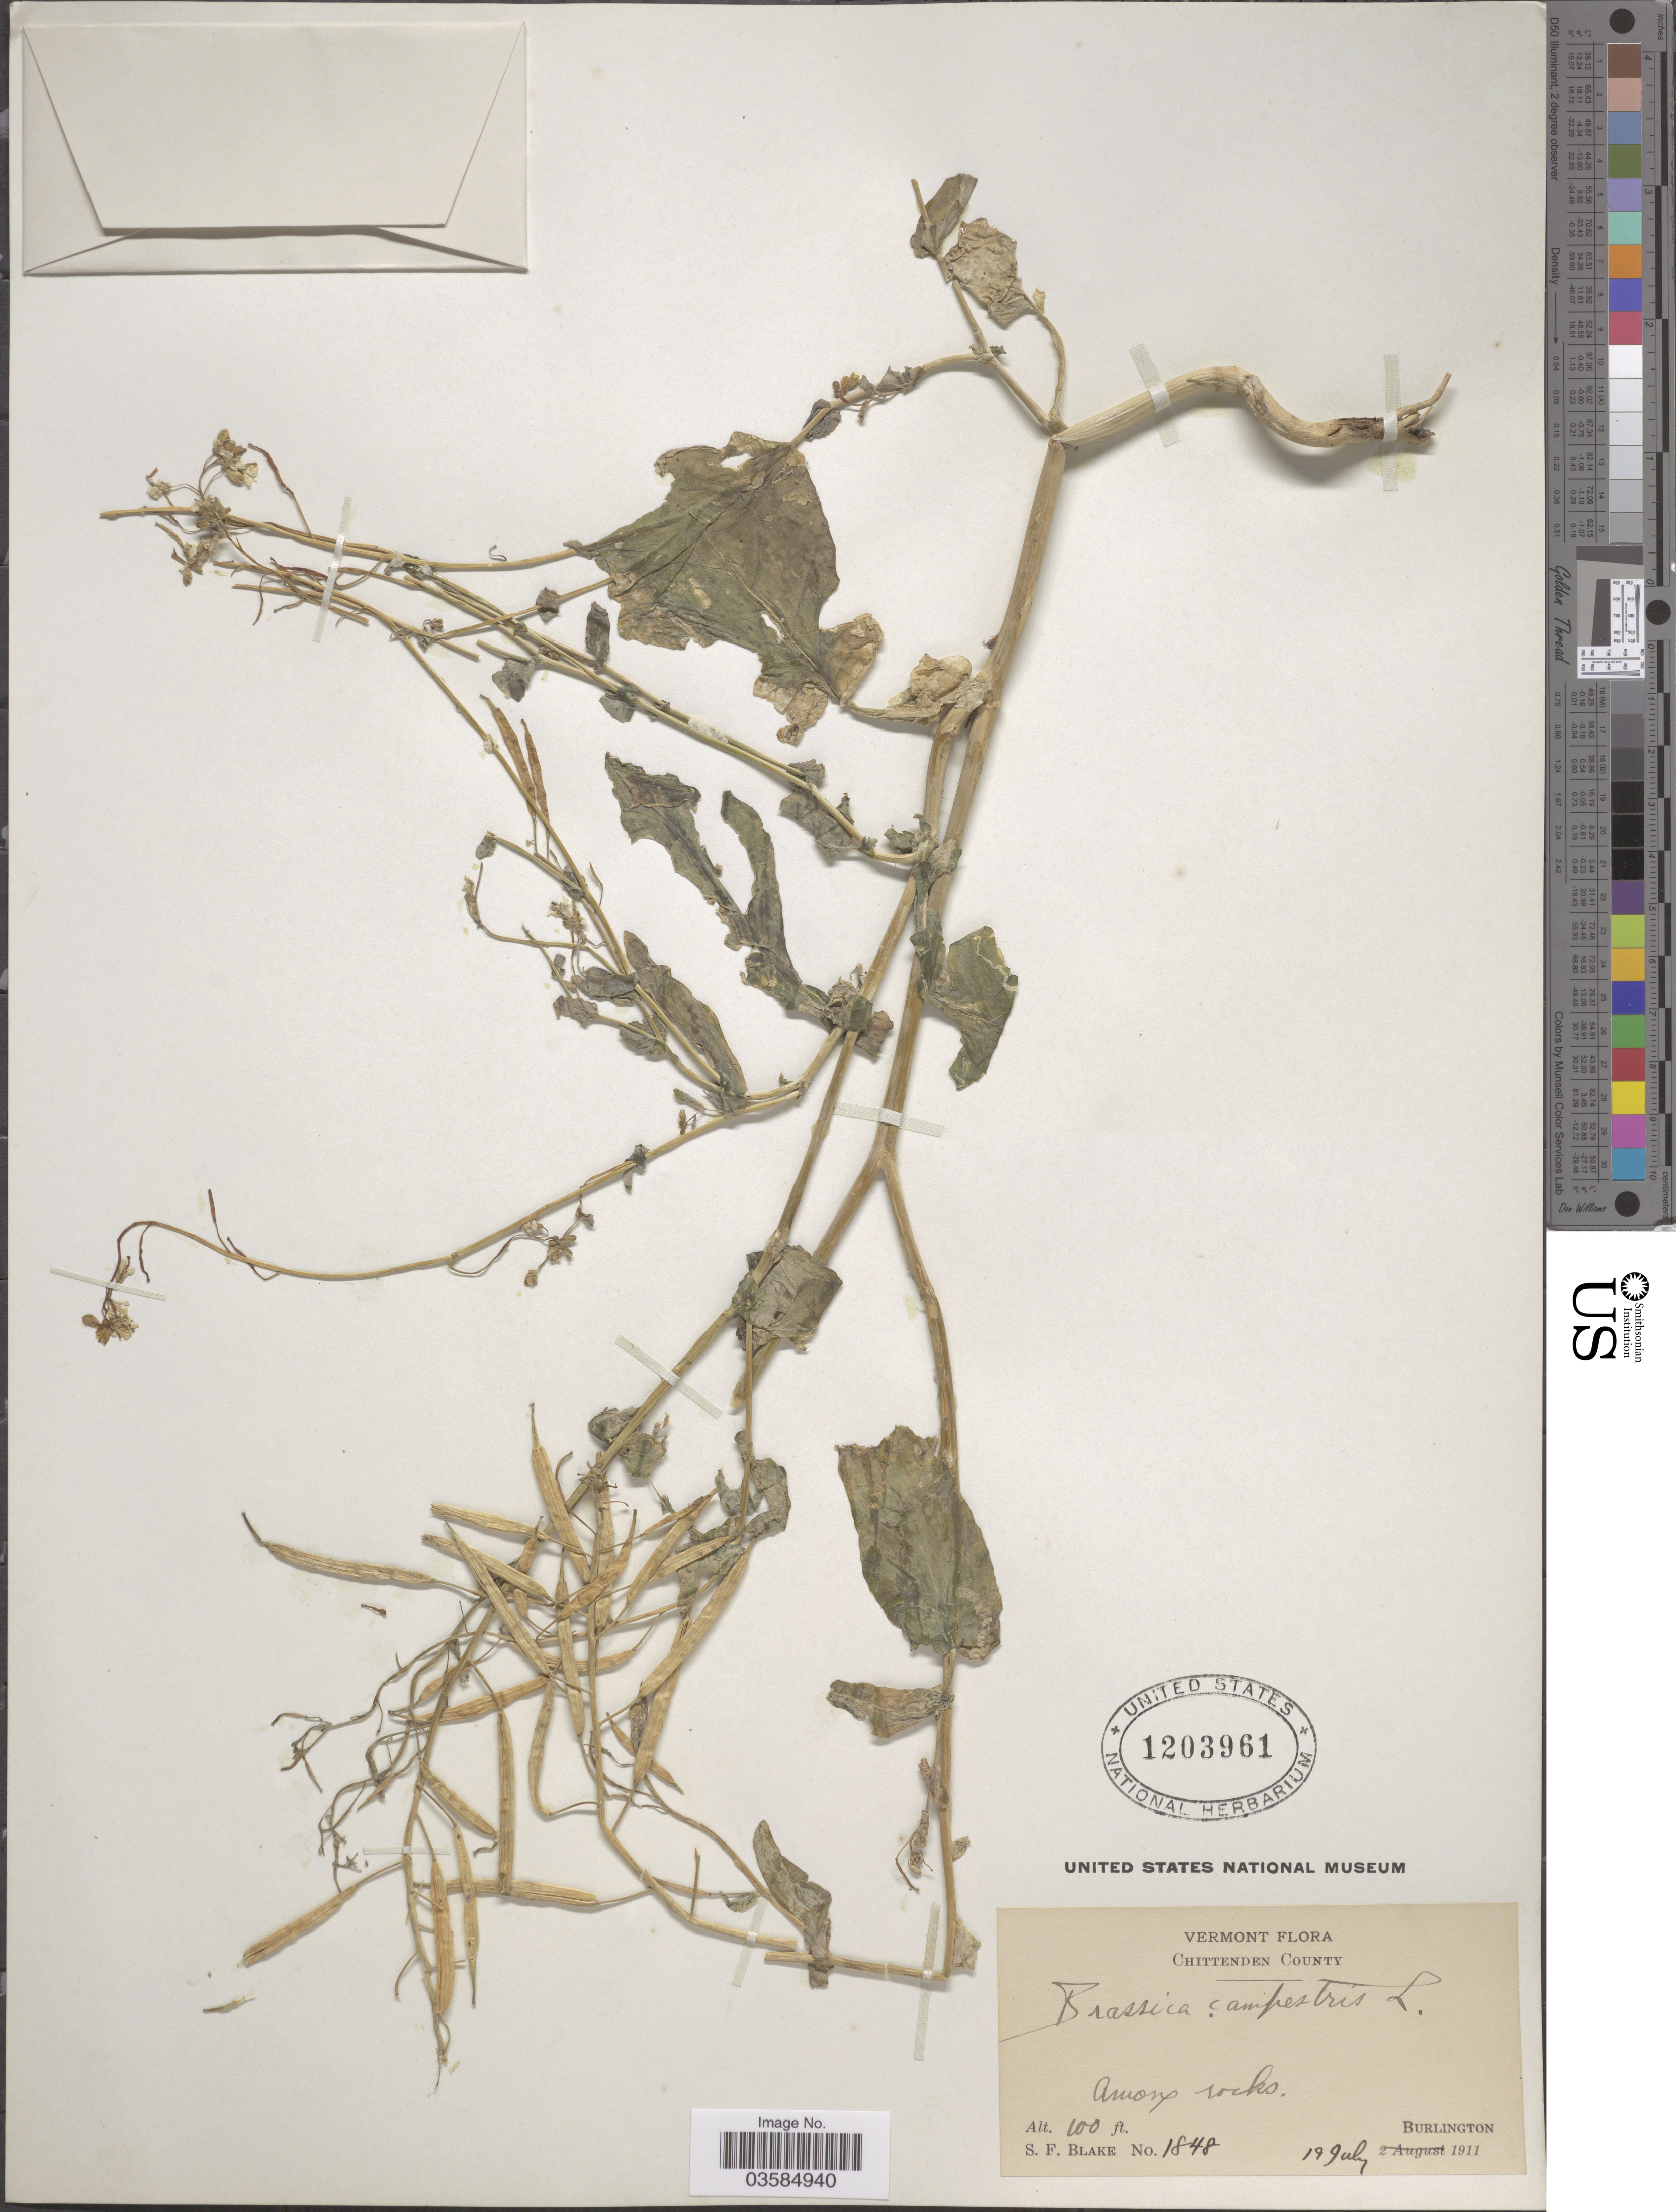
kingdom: Plantae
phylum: Tracheophyta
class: Magnoliopsida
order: Brassicales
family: Brassicaceae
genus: Brassica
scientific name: Brassica campestris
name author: L.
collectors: S. Blake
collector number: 1848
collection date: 1911-07-19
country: United States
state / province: Vermont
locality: Chittenden County. Burlington.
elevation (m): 30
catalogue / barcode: US 1203961